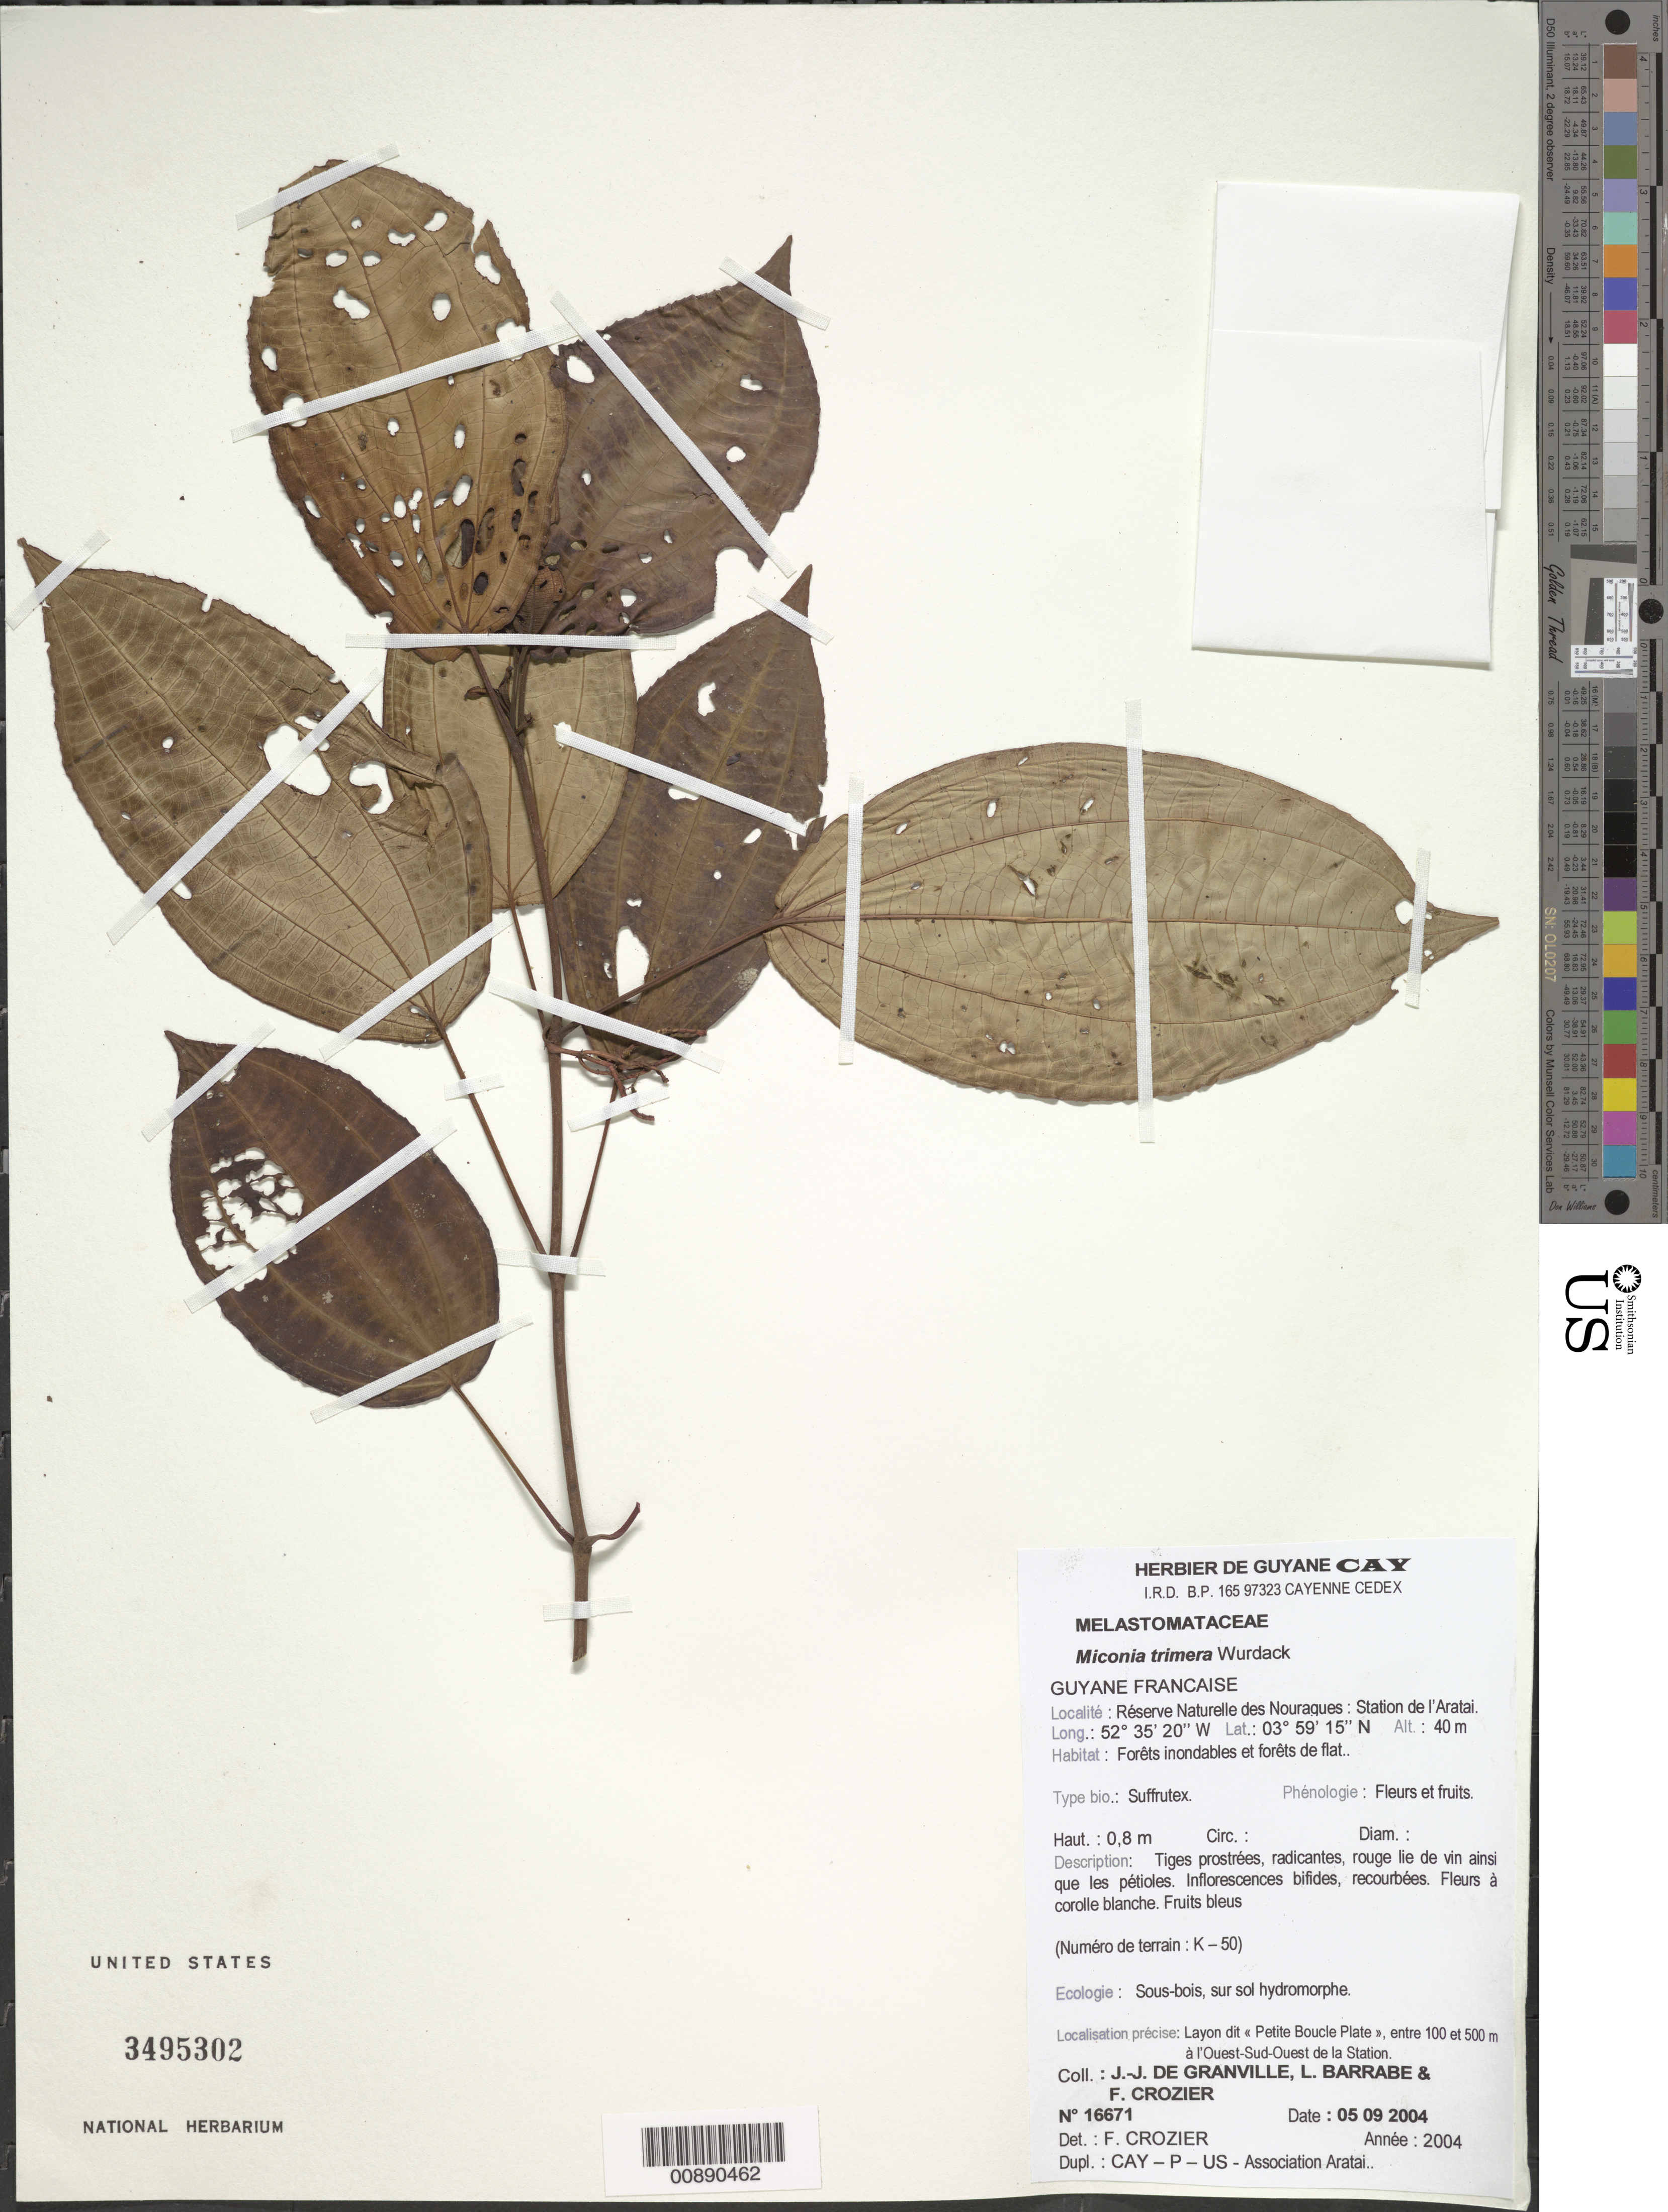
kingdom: Plantae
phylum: Tracheophyta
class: Magnoliopsida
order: Myrtales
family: Melastomataceae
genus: Miconia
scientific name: Miconia trimera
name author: Wurdack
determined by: Crozier, F.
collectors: J.-J. de Granville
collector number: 16671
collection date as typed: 5-Sep-05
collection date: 2005-09-05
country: French Guiana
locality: Réserve Naturelle des Nouragues, Station de l'Aratai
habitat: Forêt inondables et forêts de flat; sous-bois, sur sol hydromorphe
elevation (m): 40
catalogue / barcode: US 3495302